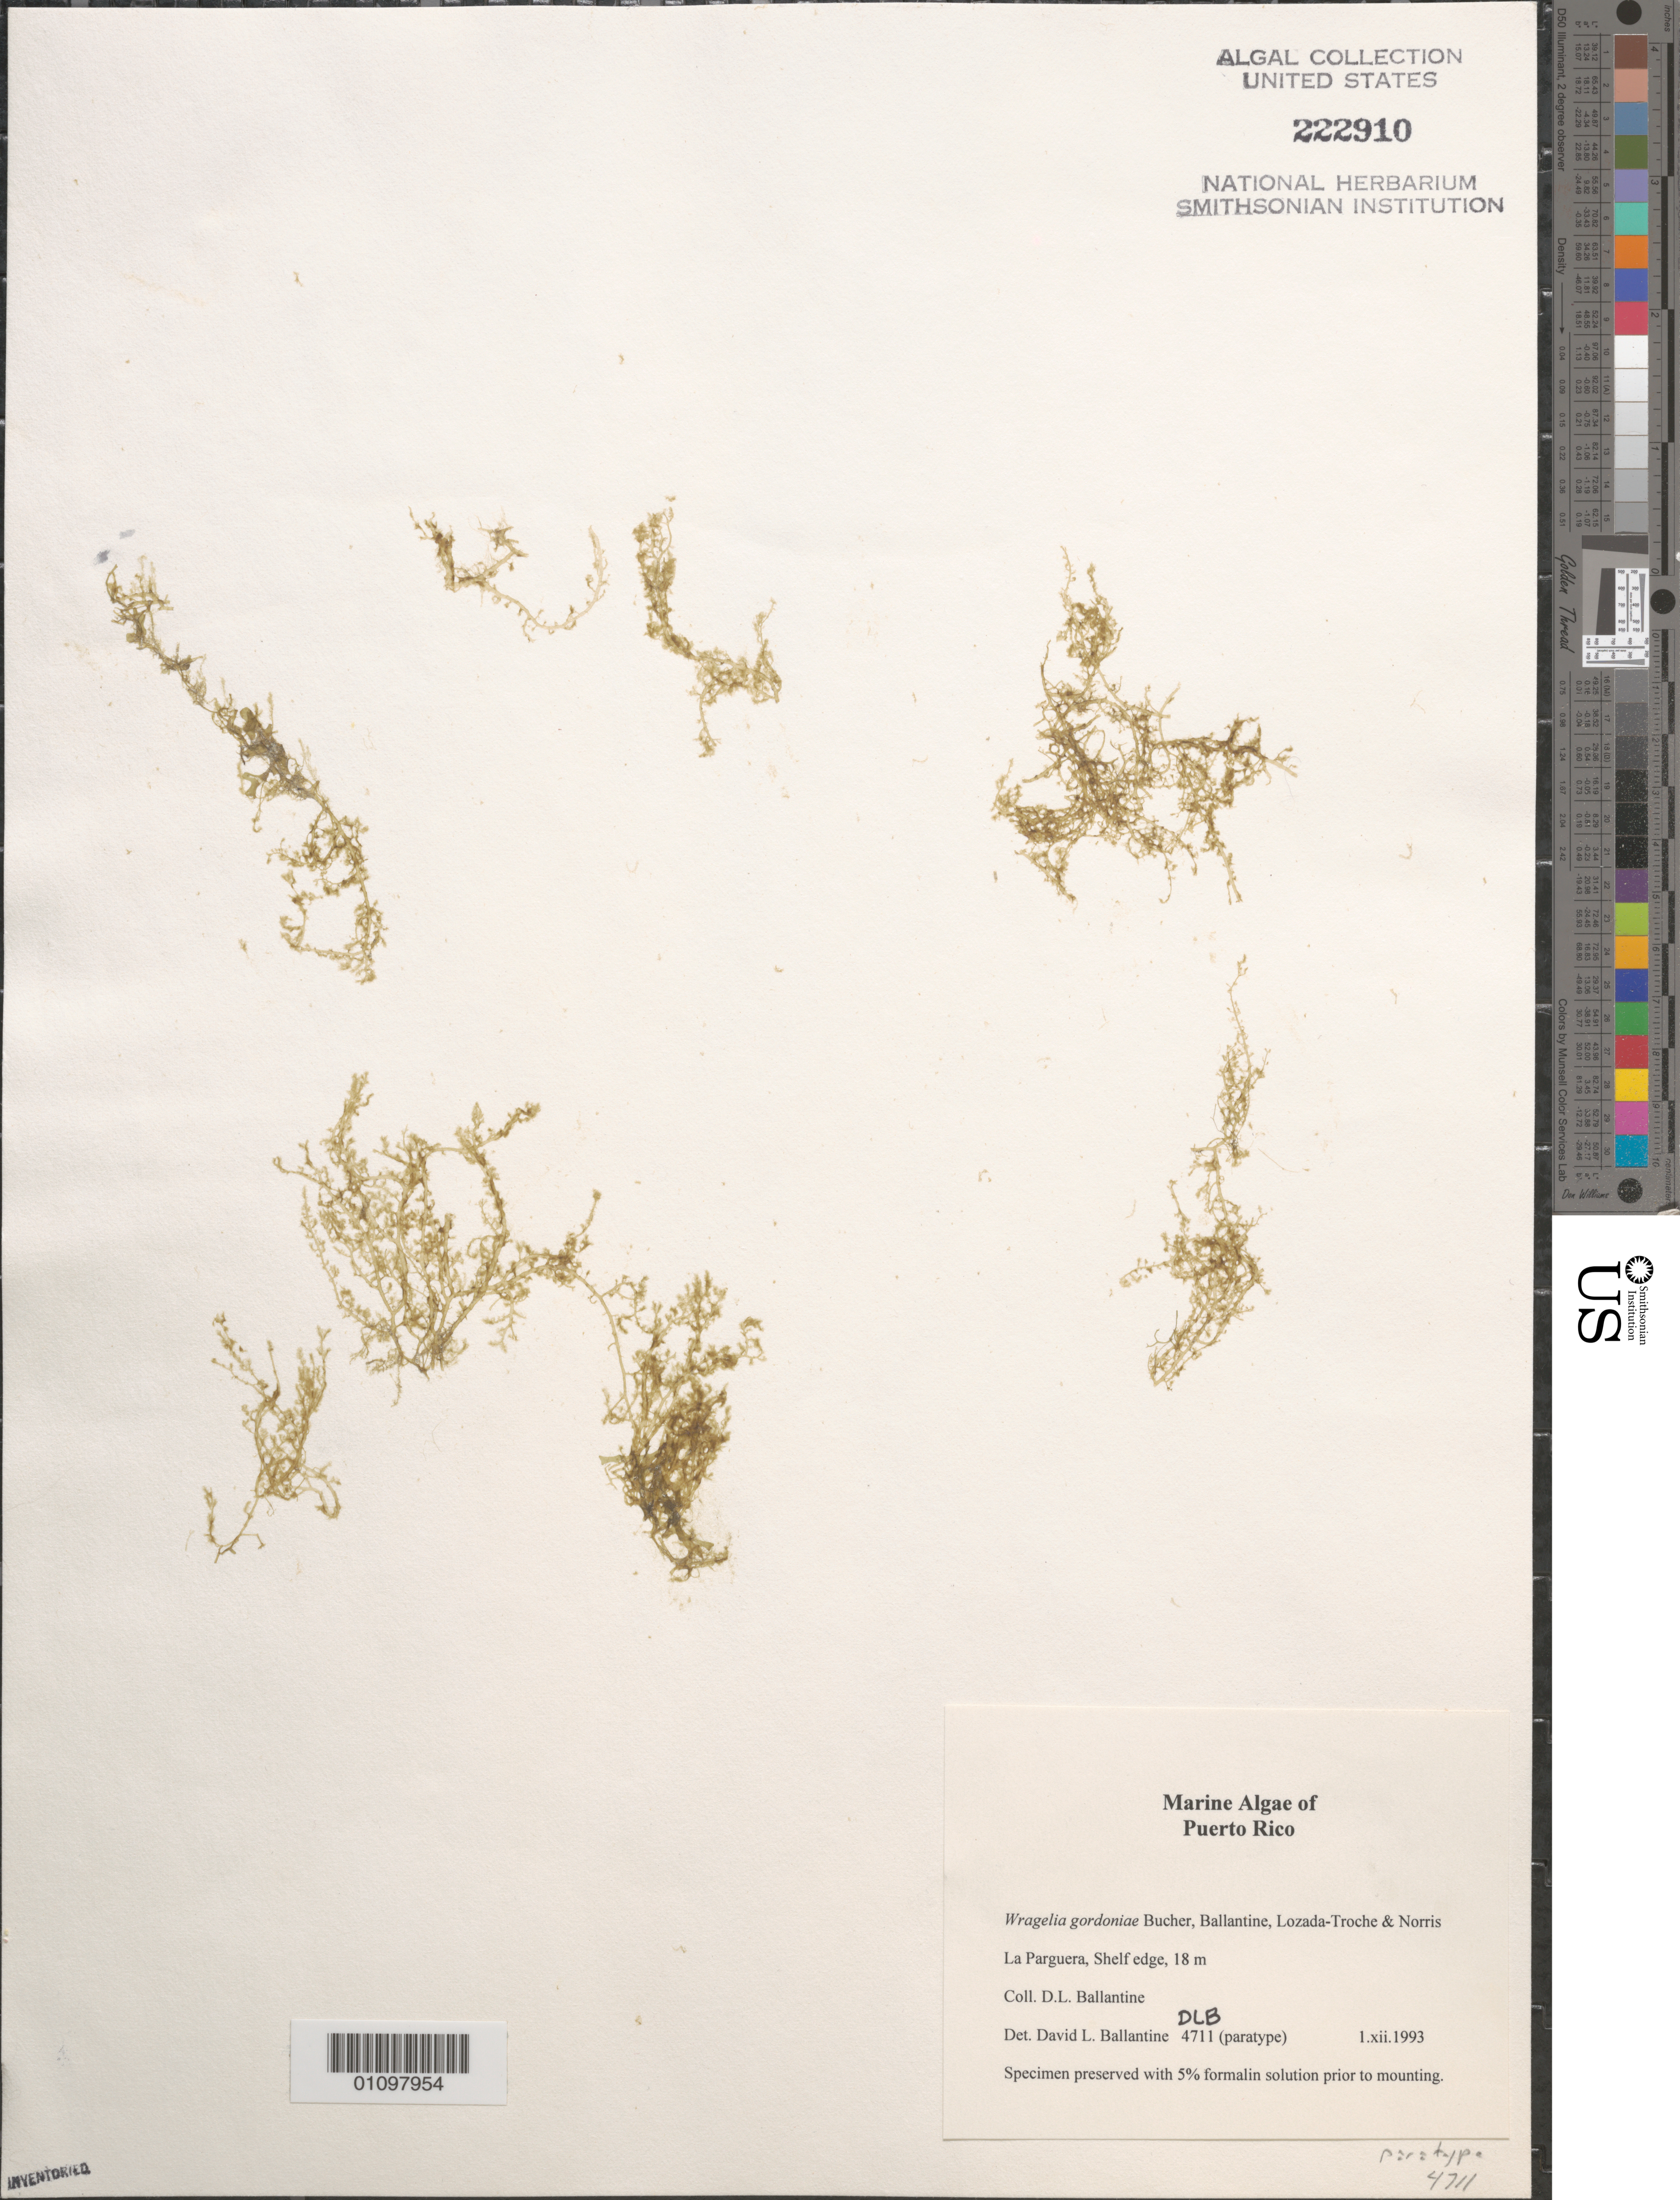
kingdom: Plantae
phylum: Rhodophyta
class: Florideophyceae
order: Ceramiales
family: Wrangeliaceae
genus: Wrangelia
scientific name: Wrangelia gordoniae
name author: K.E. Bucher et al.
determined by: Ballantine, D. L.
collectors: D.L. Ballantine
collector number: DLB 4711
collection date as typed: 01 Dec 1993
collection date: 1993-12-01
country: Puerto Rico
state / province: Lajas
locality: La Parguera, shelf edge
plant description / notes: Paratype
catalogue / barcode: US 222910